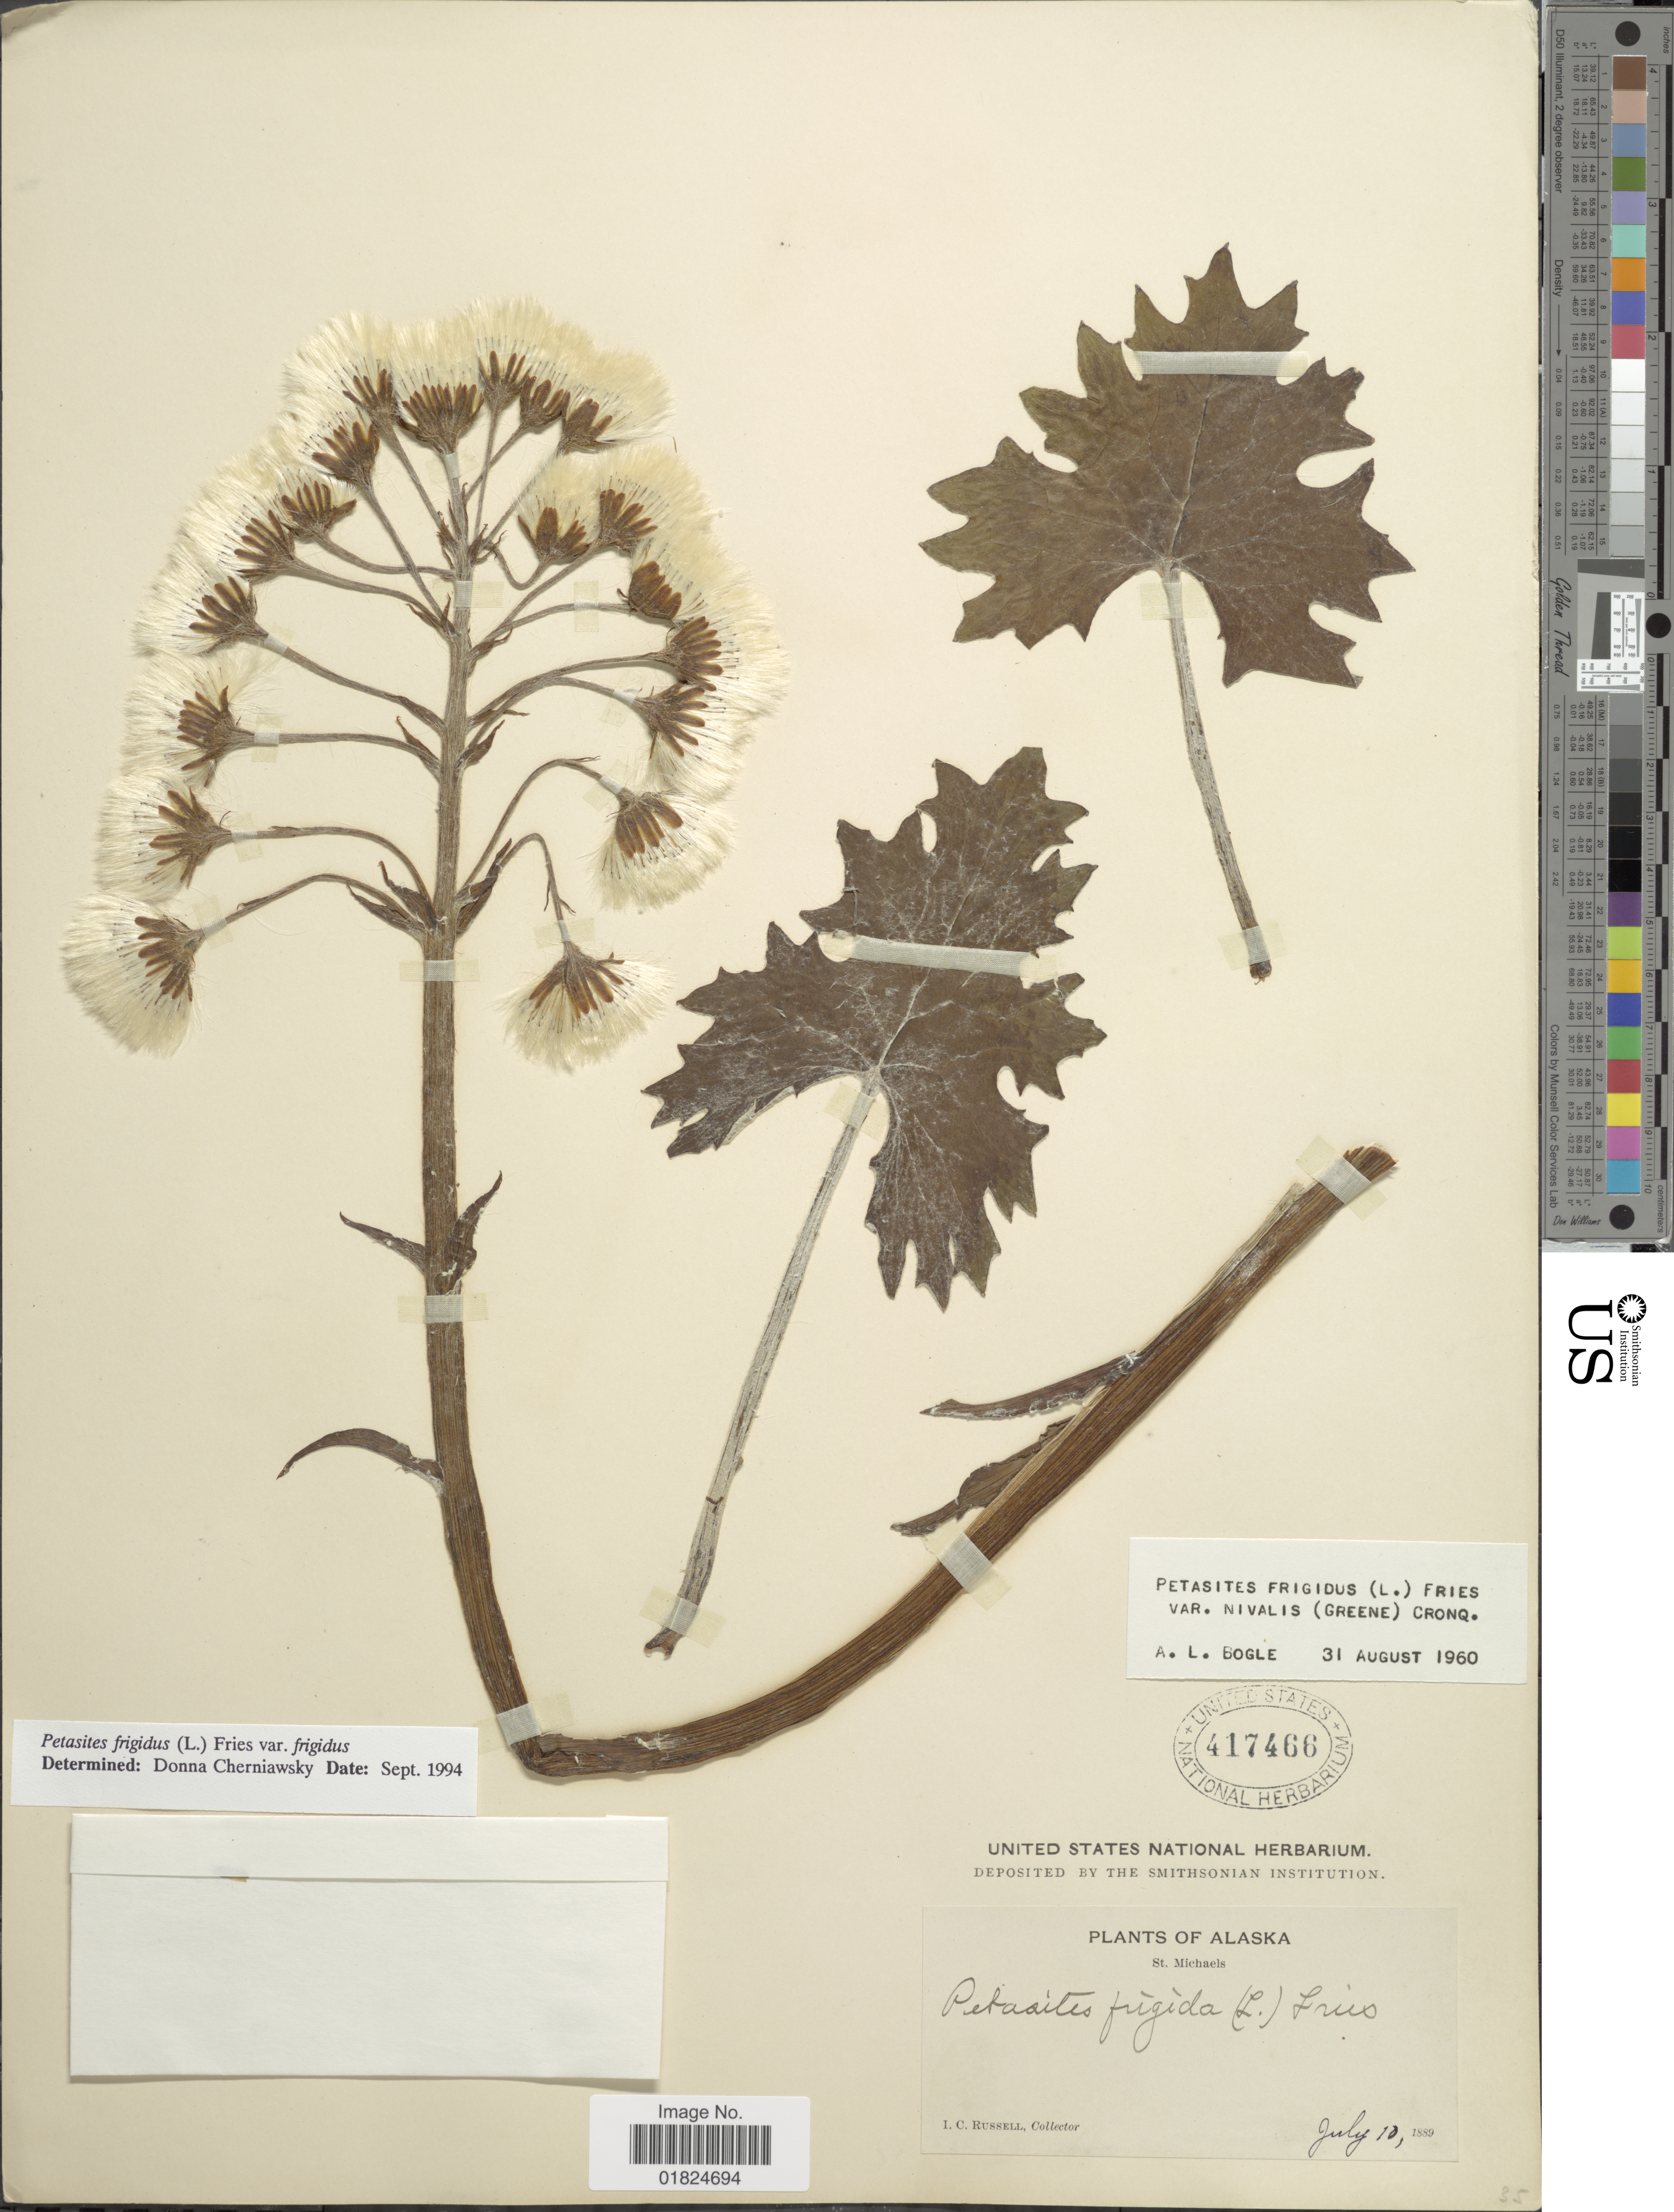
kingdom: Plantae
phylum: Tracheophyta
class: Magnoliopsida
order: Asterales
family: Asteraceae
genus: Petasites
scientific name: Petasites frigidus var. frigidus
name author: (L.) Fr.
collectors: I. C. Russell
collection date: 1889-07-10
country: United States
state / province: Alaska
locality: Alaska. St. Michaels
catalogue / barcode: US 417466